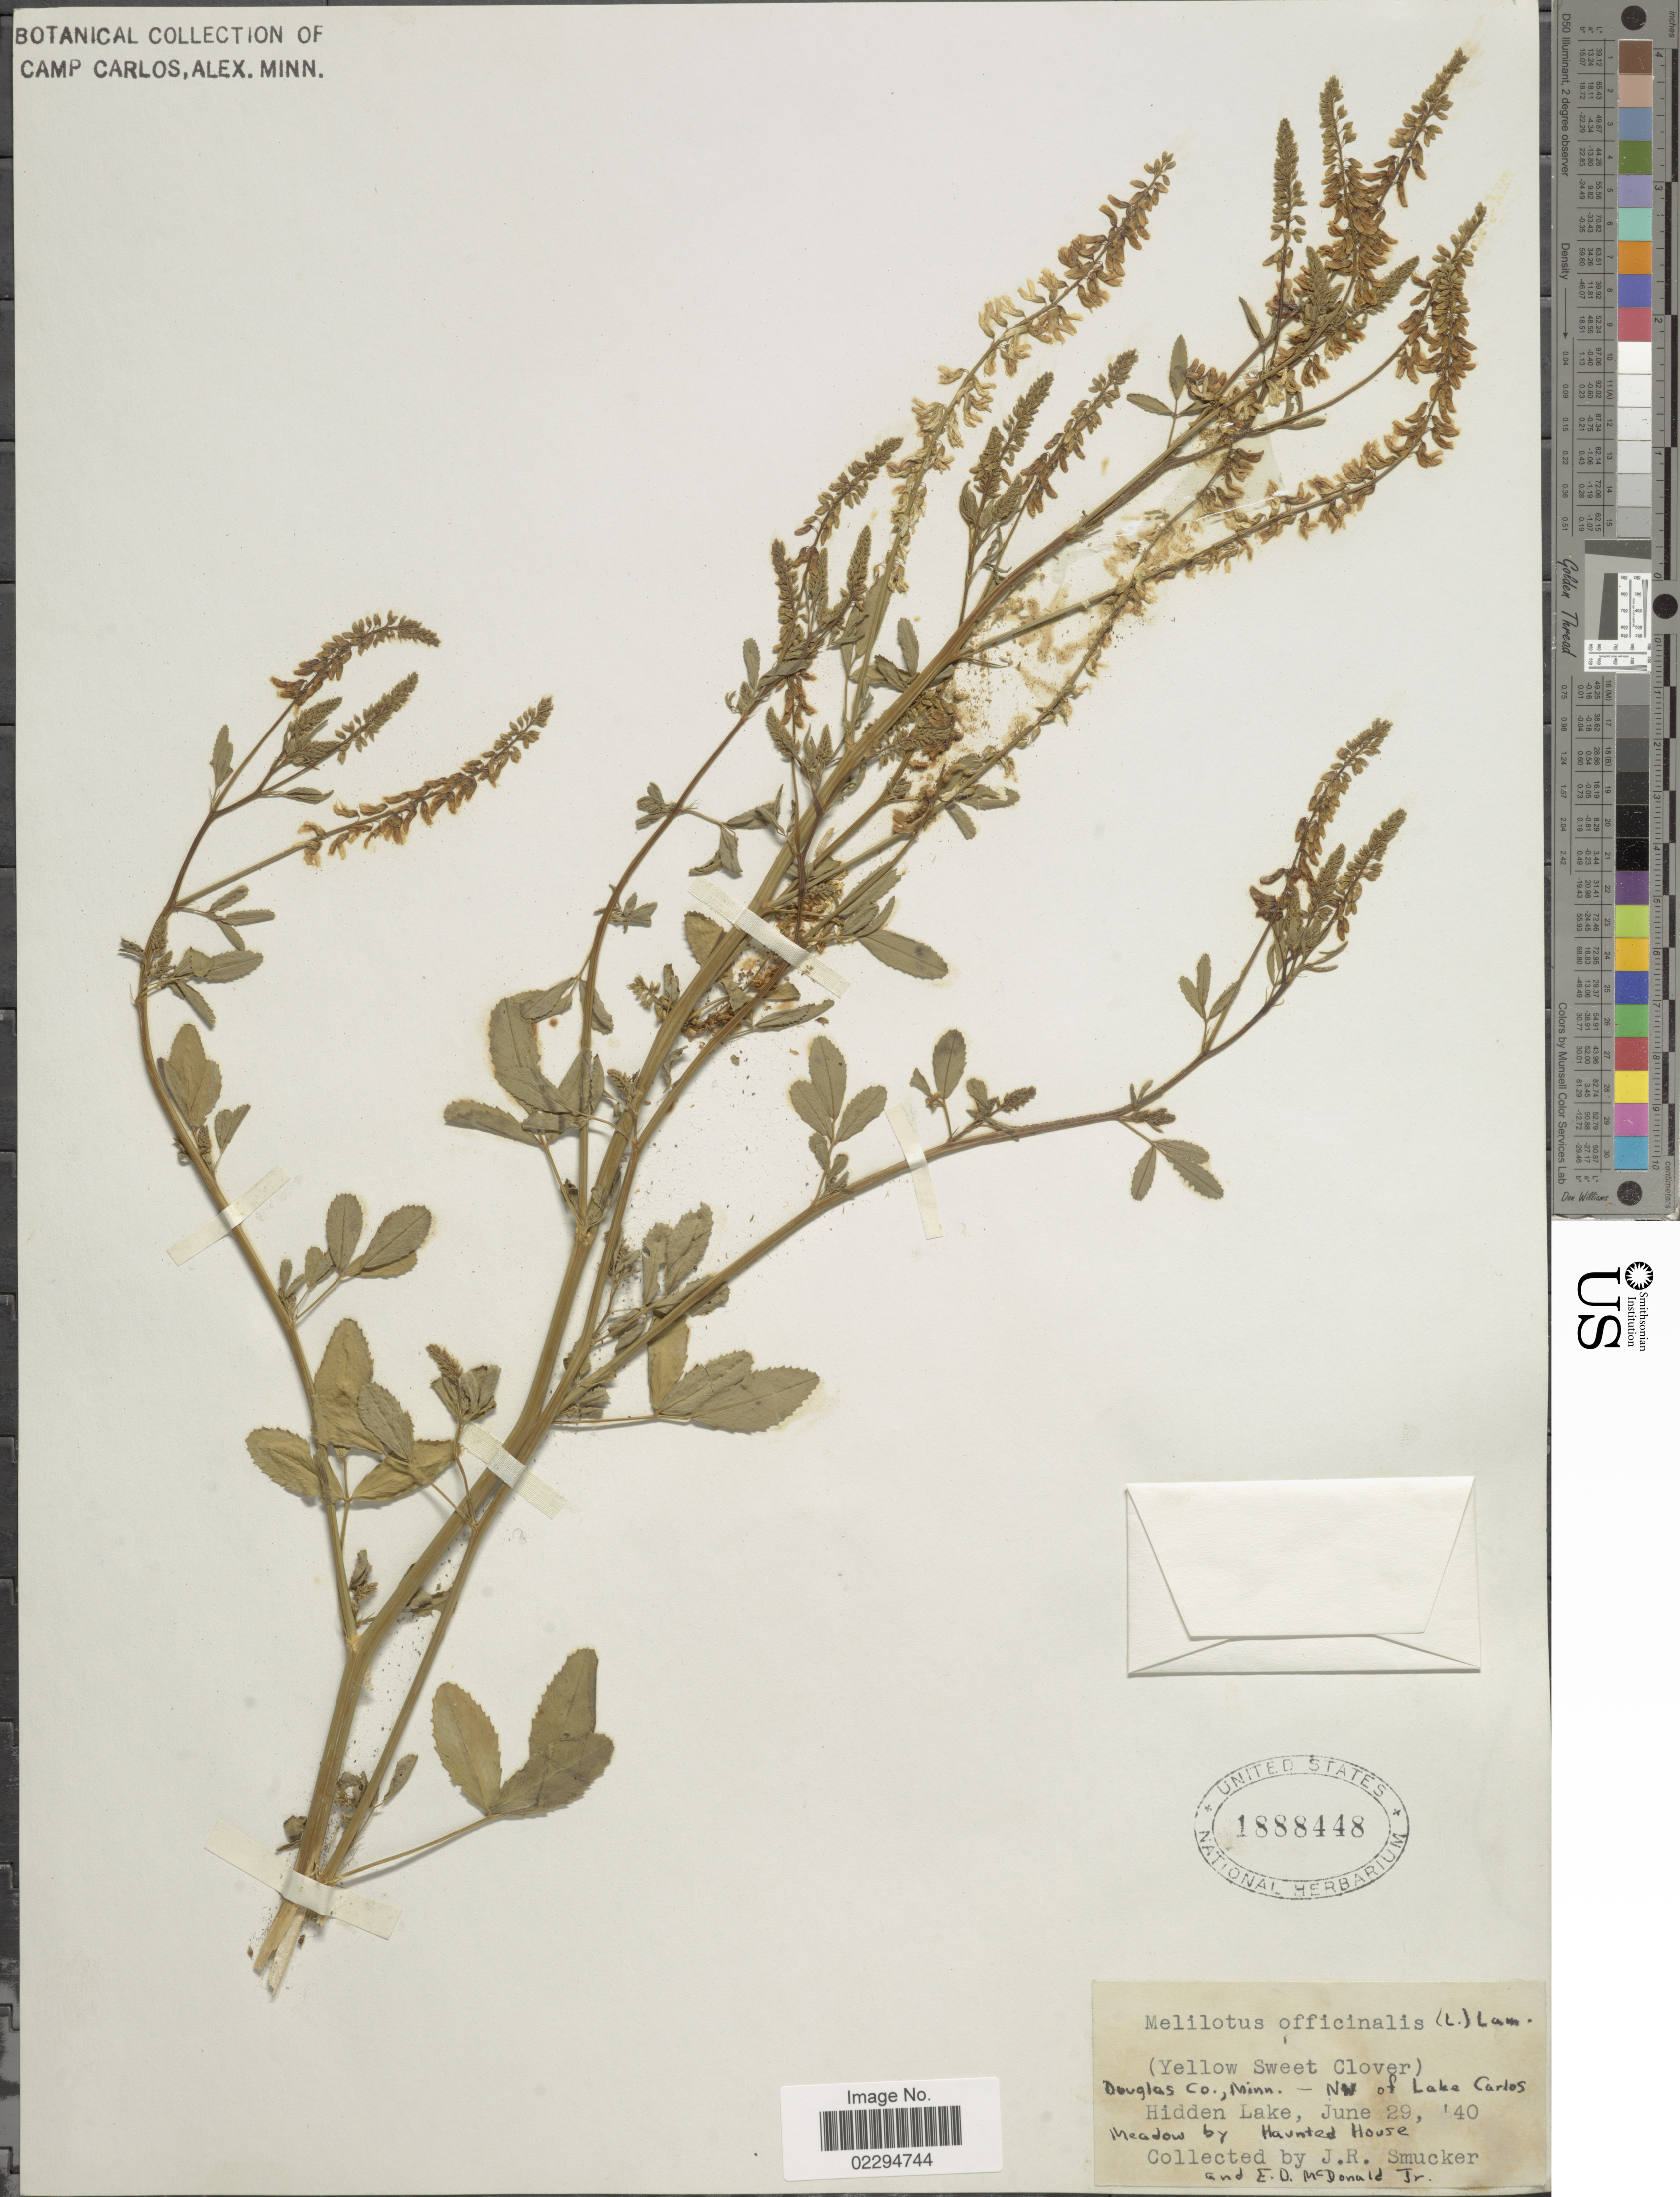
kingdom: Plantae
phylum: Tracheophyta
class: Magnoliopsida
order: Fabales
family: Fabaceae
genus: Melilotus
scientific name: Melilotus officinalis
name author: (L.) Lam.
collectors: J. Smucker & E. D. McDonald Jr.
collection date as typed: Transcribed d/m/y: 29/6/40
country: United States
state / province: Minnesota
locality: Douglas Co. NW of Lake Carlos. Hidden Lake. Meadow by Haunted House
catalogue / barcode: US 1888448